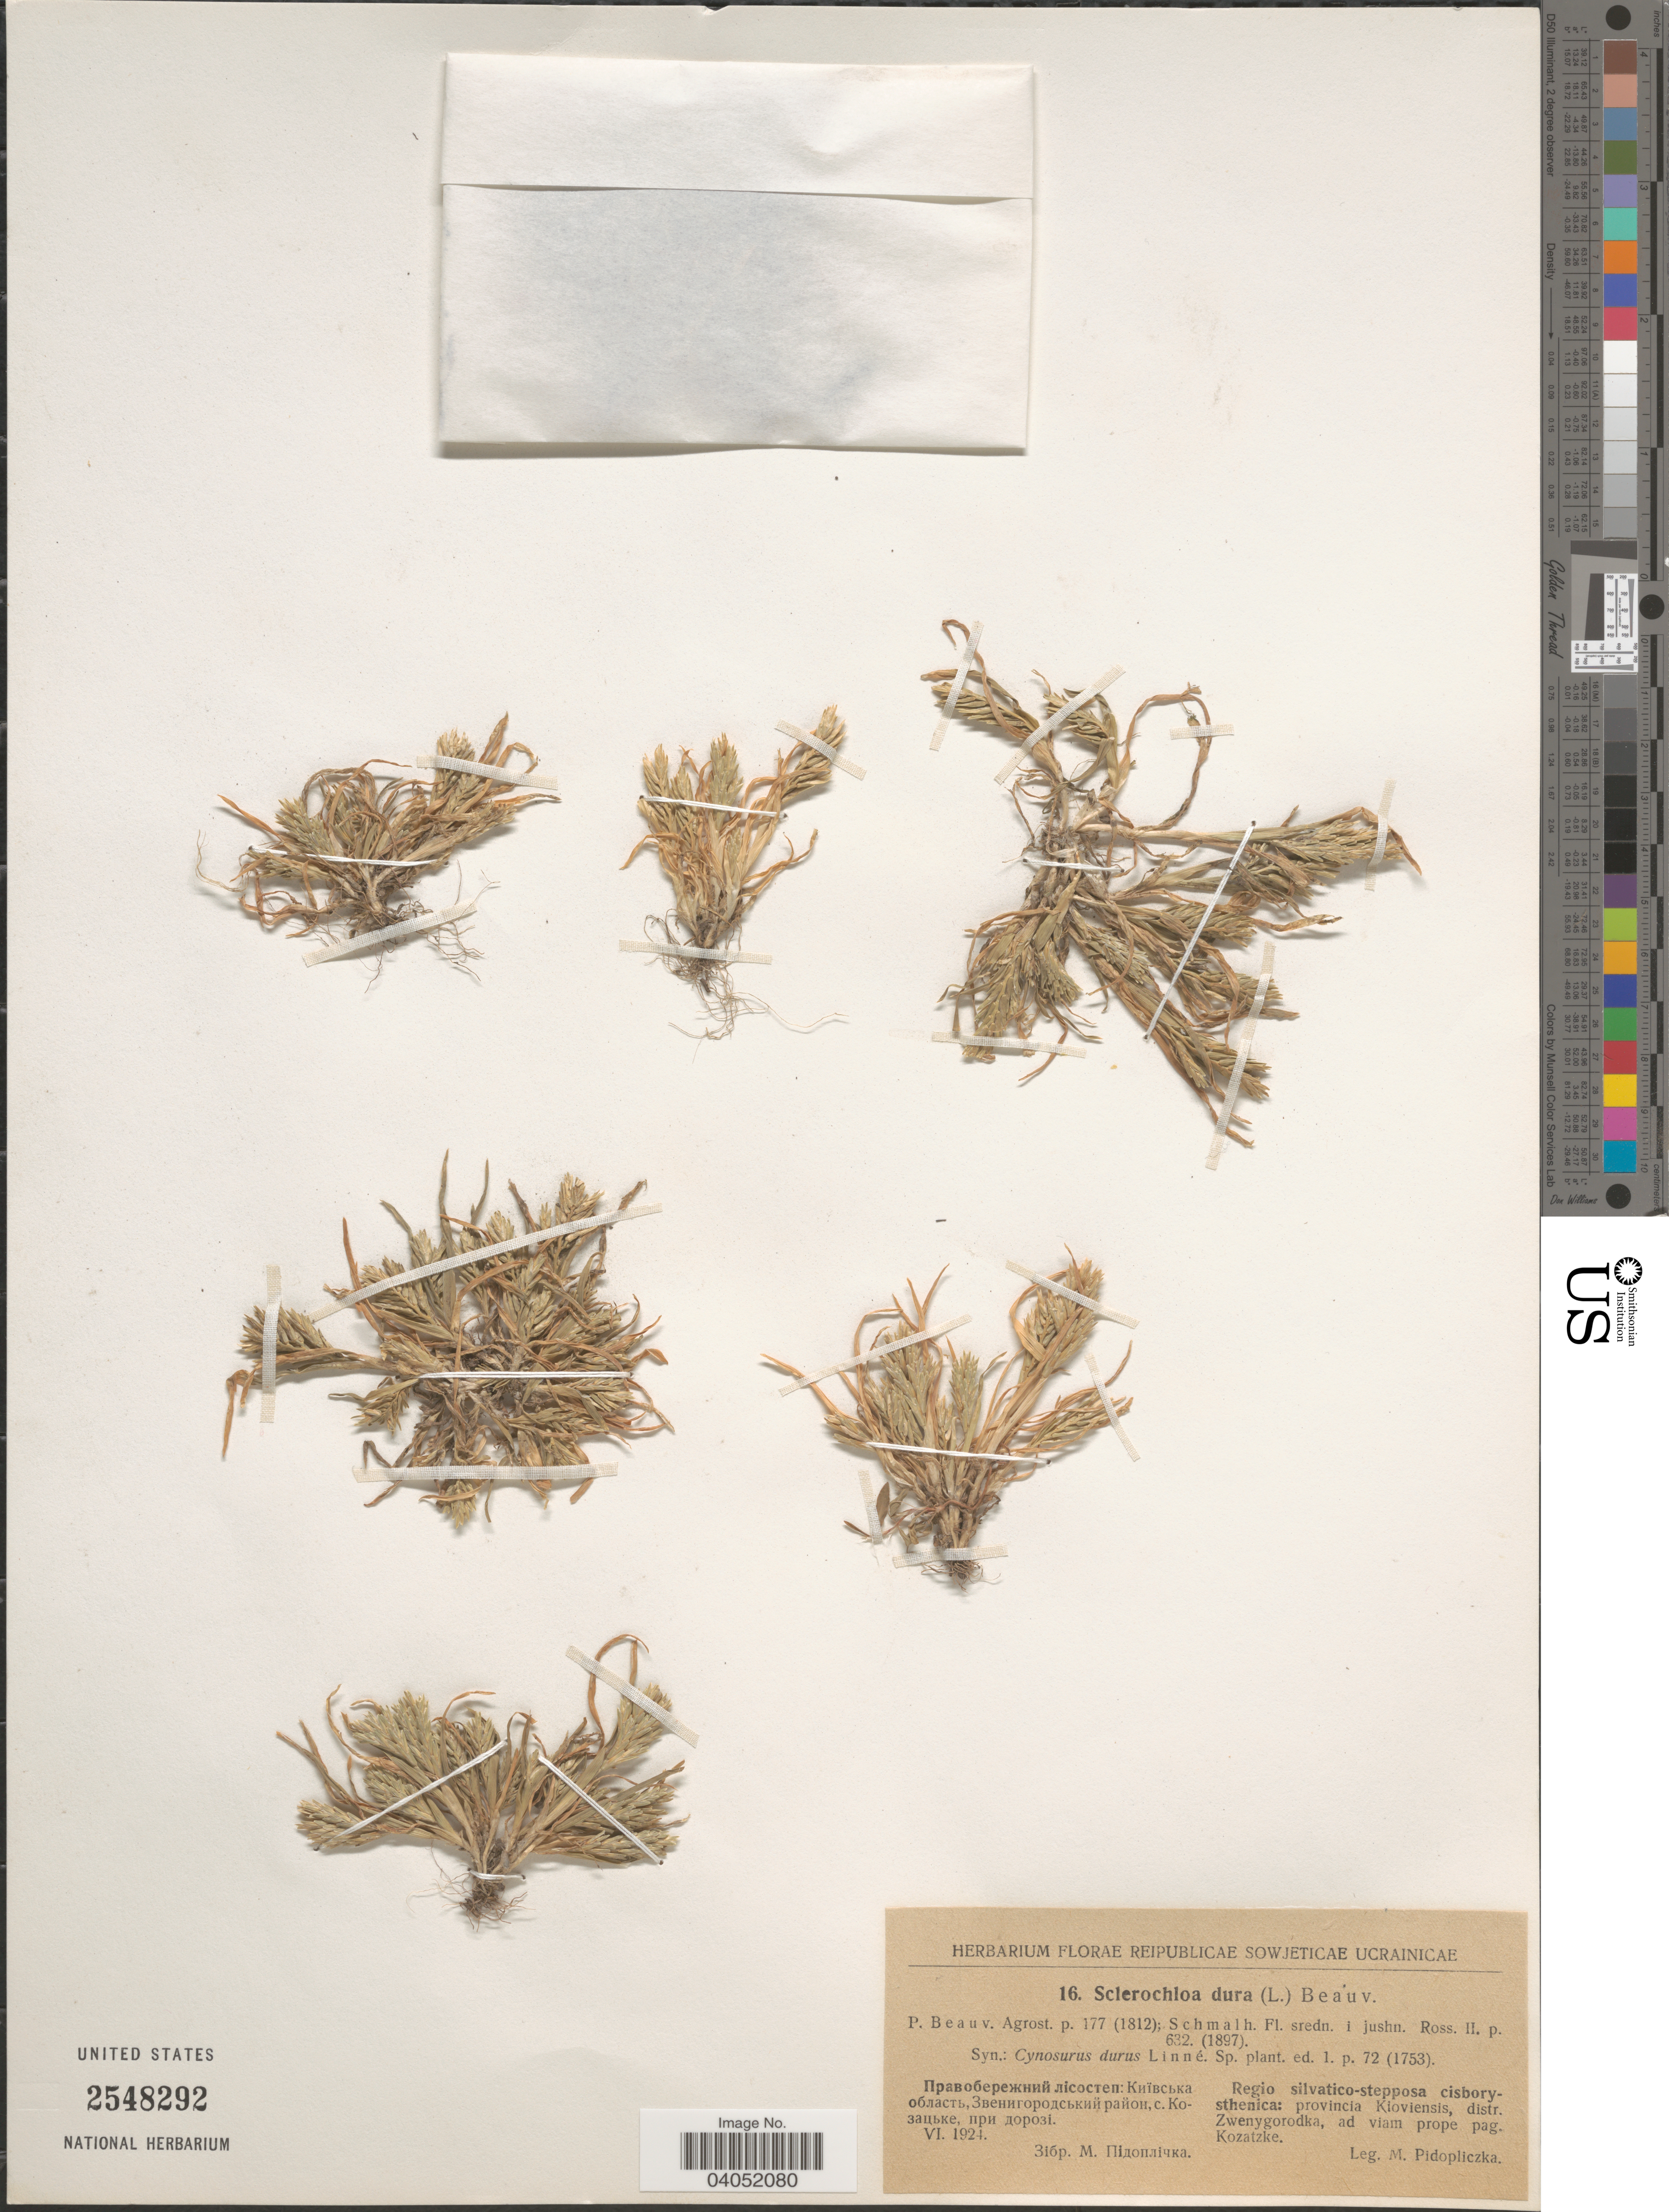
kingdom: Plantae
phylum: Tracheophyta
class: Liliopsida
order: Poales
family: Poaceae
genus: Sclerochloa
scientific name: Sclerochloa dura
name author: (L.) P. Beauv.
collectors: M. Pidopliczka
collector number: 16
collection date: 1924-06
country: Ukraine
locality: Regio silvatico-stepposa cisborysthenica: provincia Kioviensis, distr. Zwenygorodka, ad viam prope pag. Kozatzke.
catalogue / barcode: US 2548292